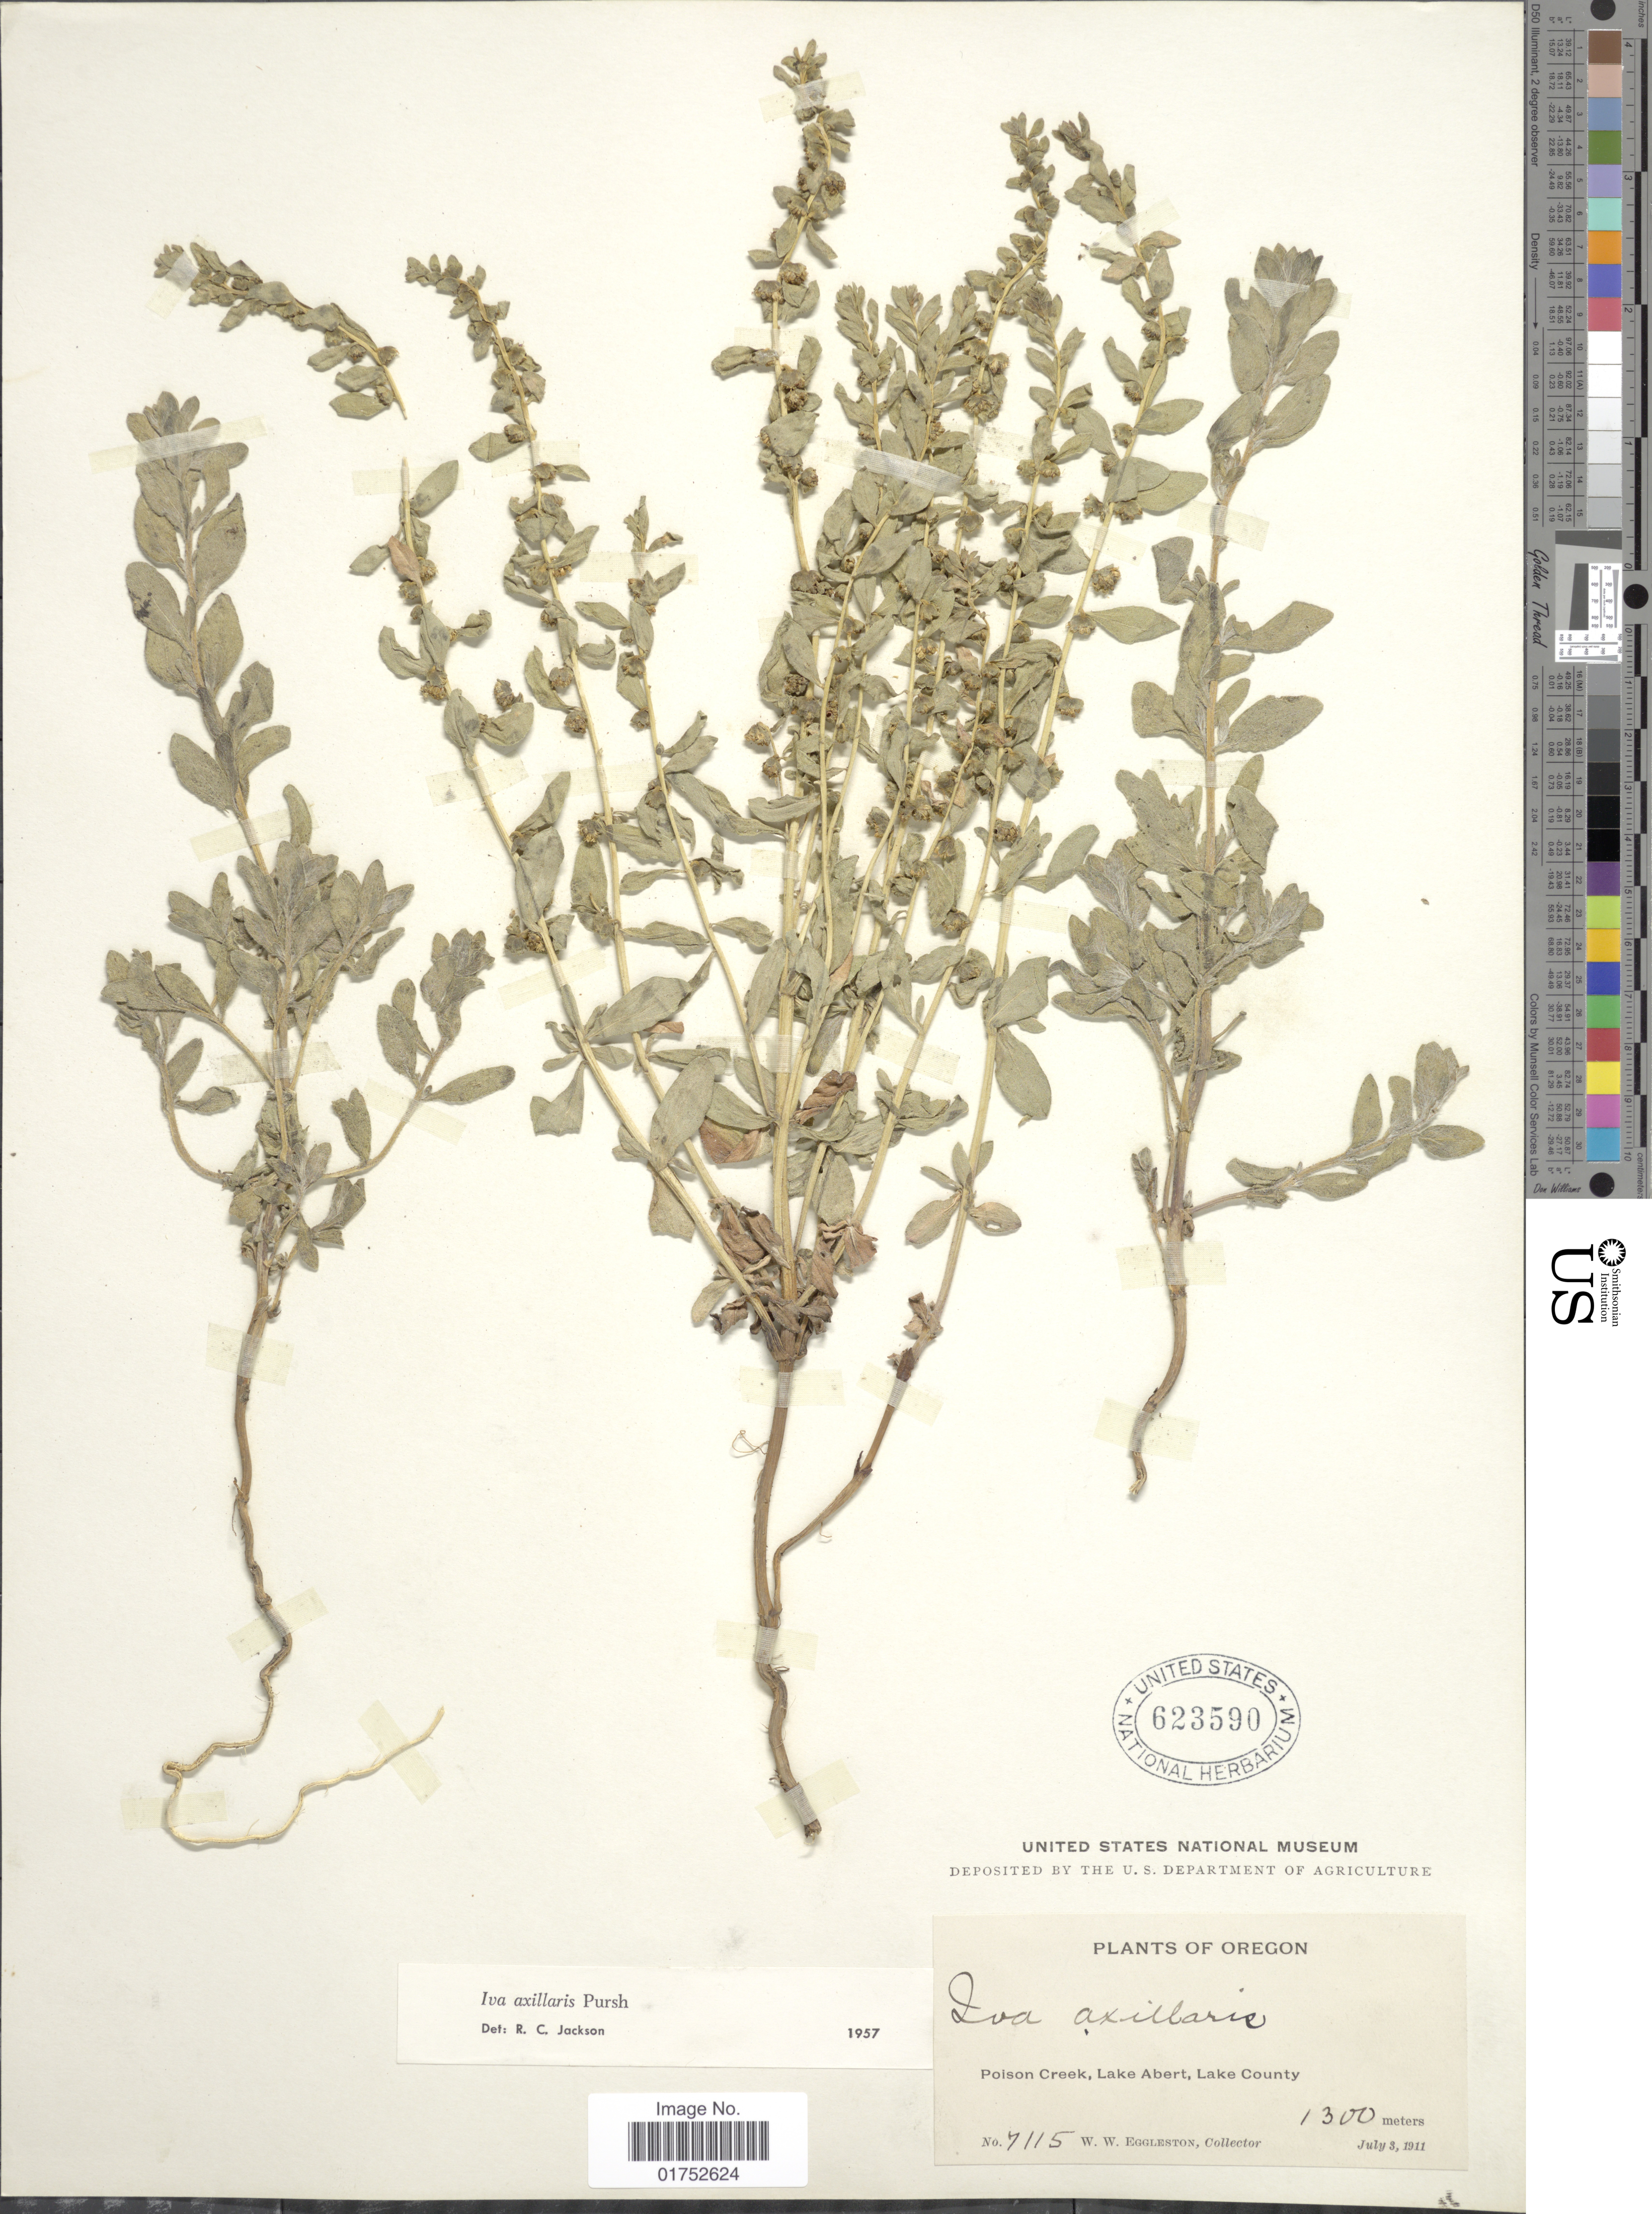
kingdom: Plantae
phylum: Tracheophyta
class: Magnoliopsida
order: Asterales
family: Asteraceae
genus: Iva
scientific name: Iva axillaris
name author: Pursh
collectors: W. W. Eggleston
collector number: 7115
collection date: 1911-07-03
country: United States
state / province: Oregon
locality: Poison Creek, Lake Abert, Lake County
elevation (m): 1300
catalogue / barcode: US 623590